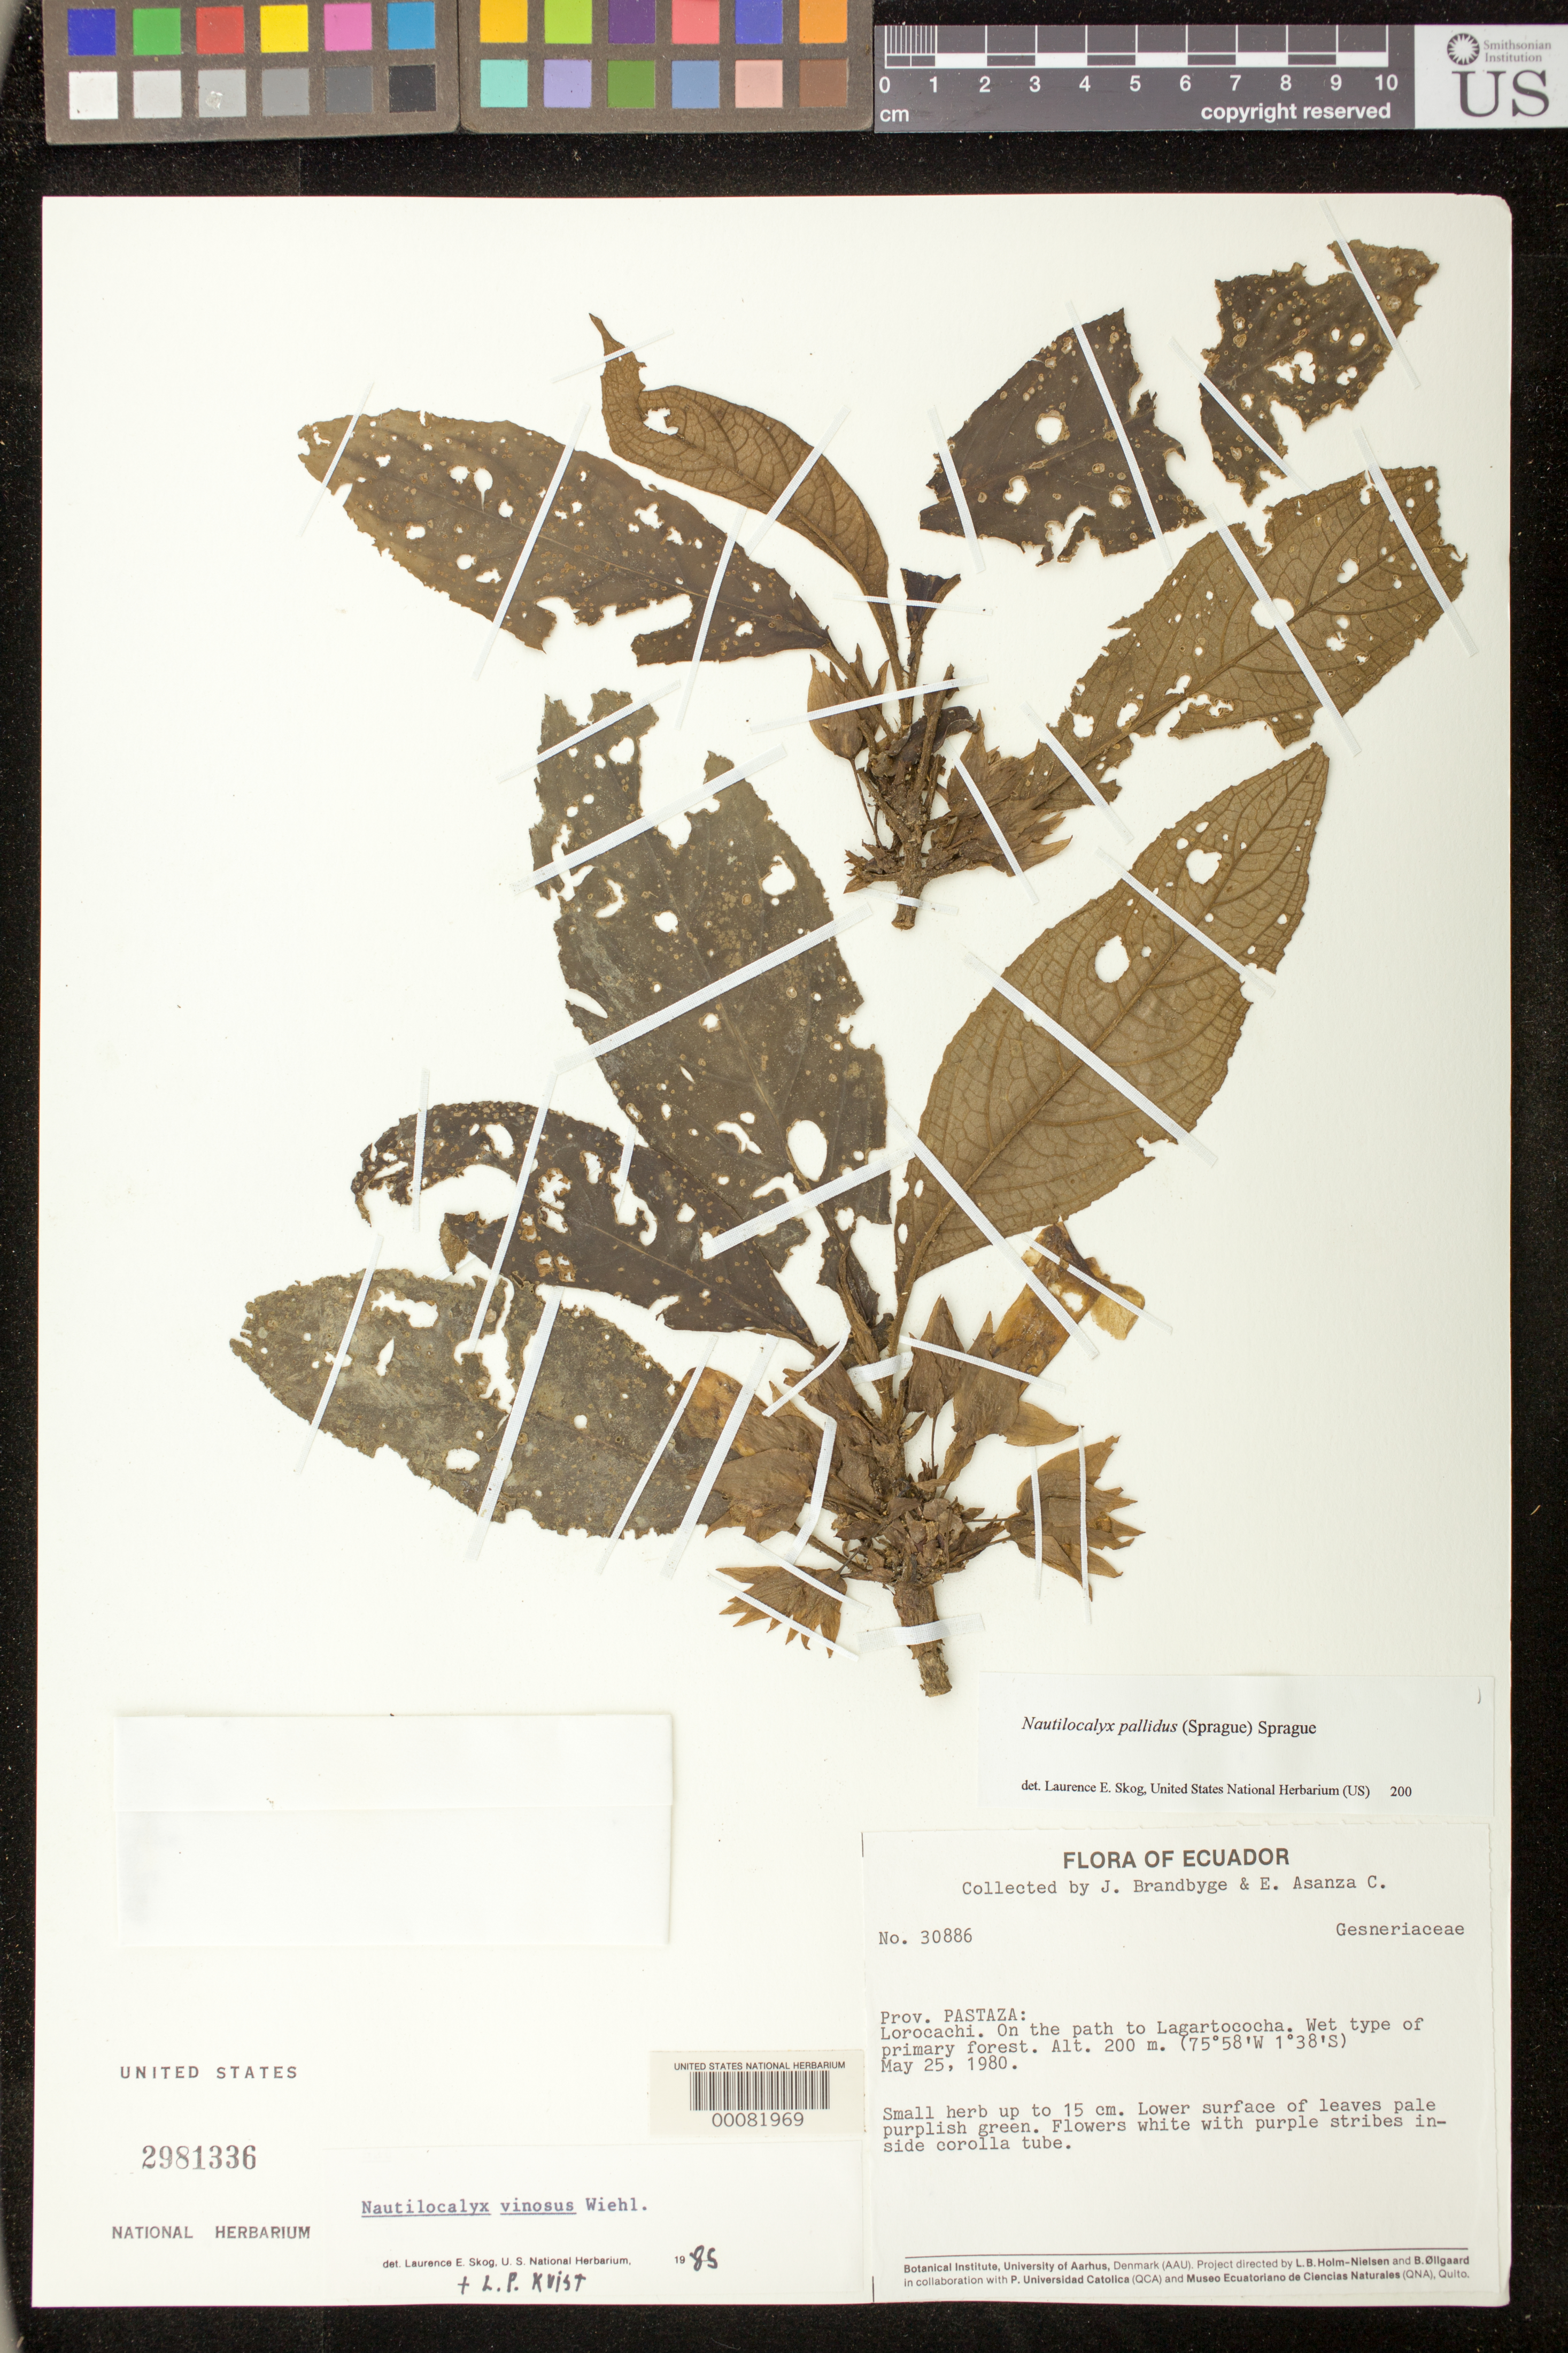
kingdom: Plantae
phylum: Tracheophyta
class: Magnoliopsida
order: Lamiales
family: Gesneriaceae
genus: Nautilocalyx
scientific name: Nautilocalyx pallidus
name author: (Sprague) C. Sprague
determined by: Skog, Laurence E.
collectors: J. Brandbyge & E. Asanza C.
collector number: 30886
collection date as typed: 25 May 1980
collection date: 1980-05-25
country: Ecuador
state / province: Pastaza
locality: Lorocachi, on the path to Lagartococha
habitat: Wet type of primary forest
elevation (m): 200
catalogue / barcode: US 2981336